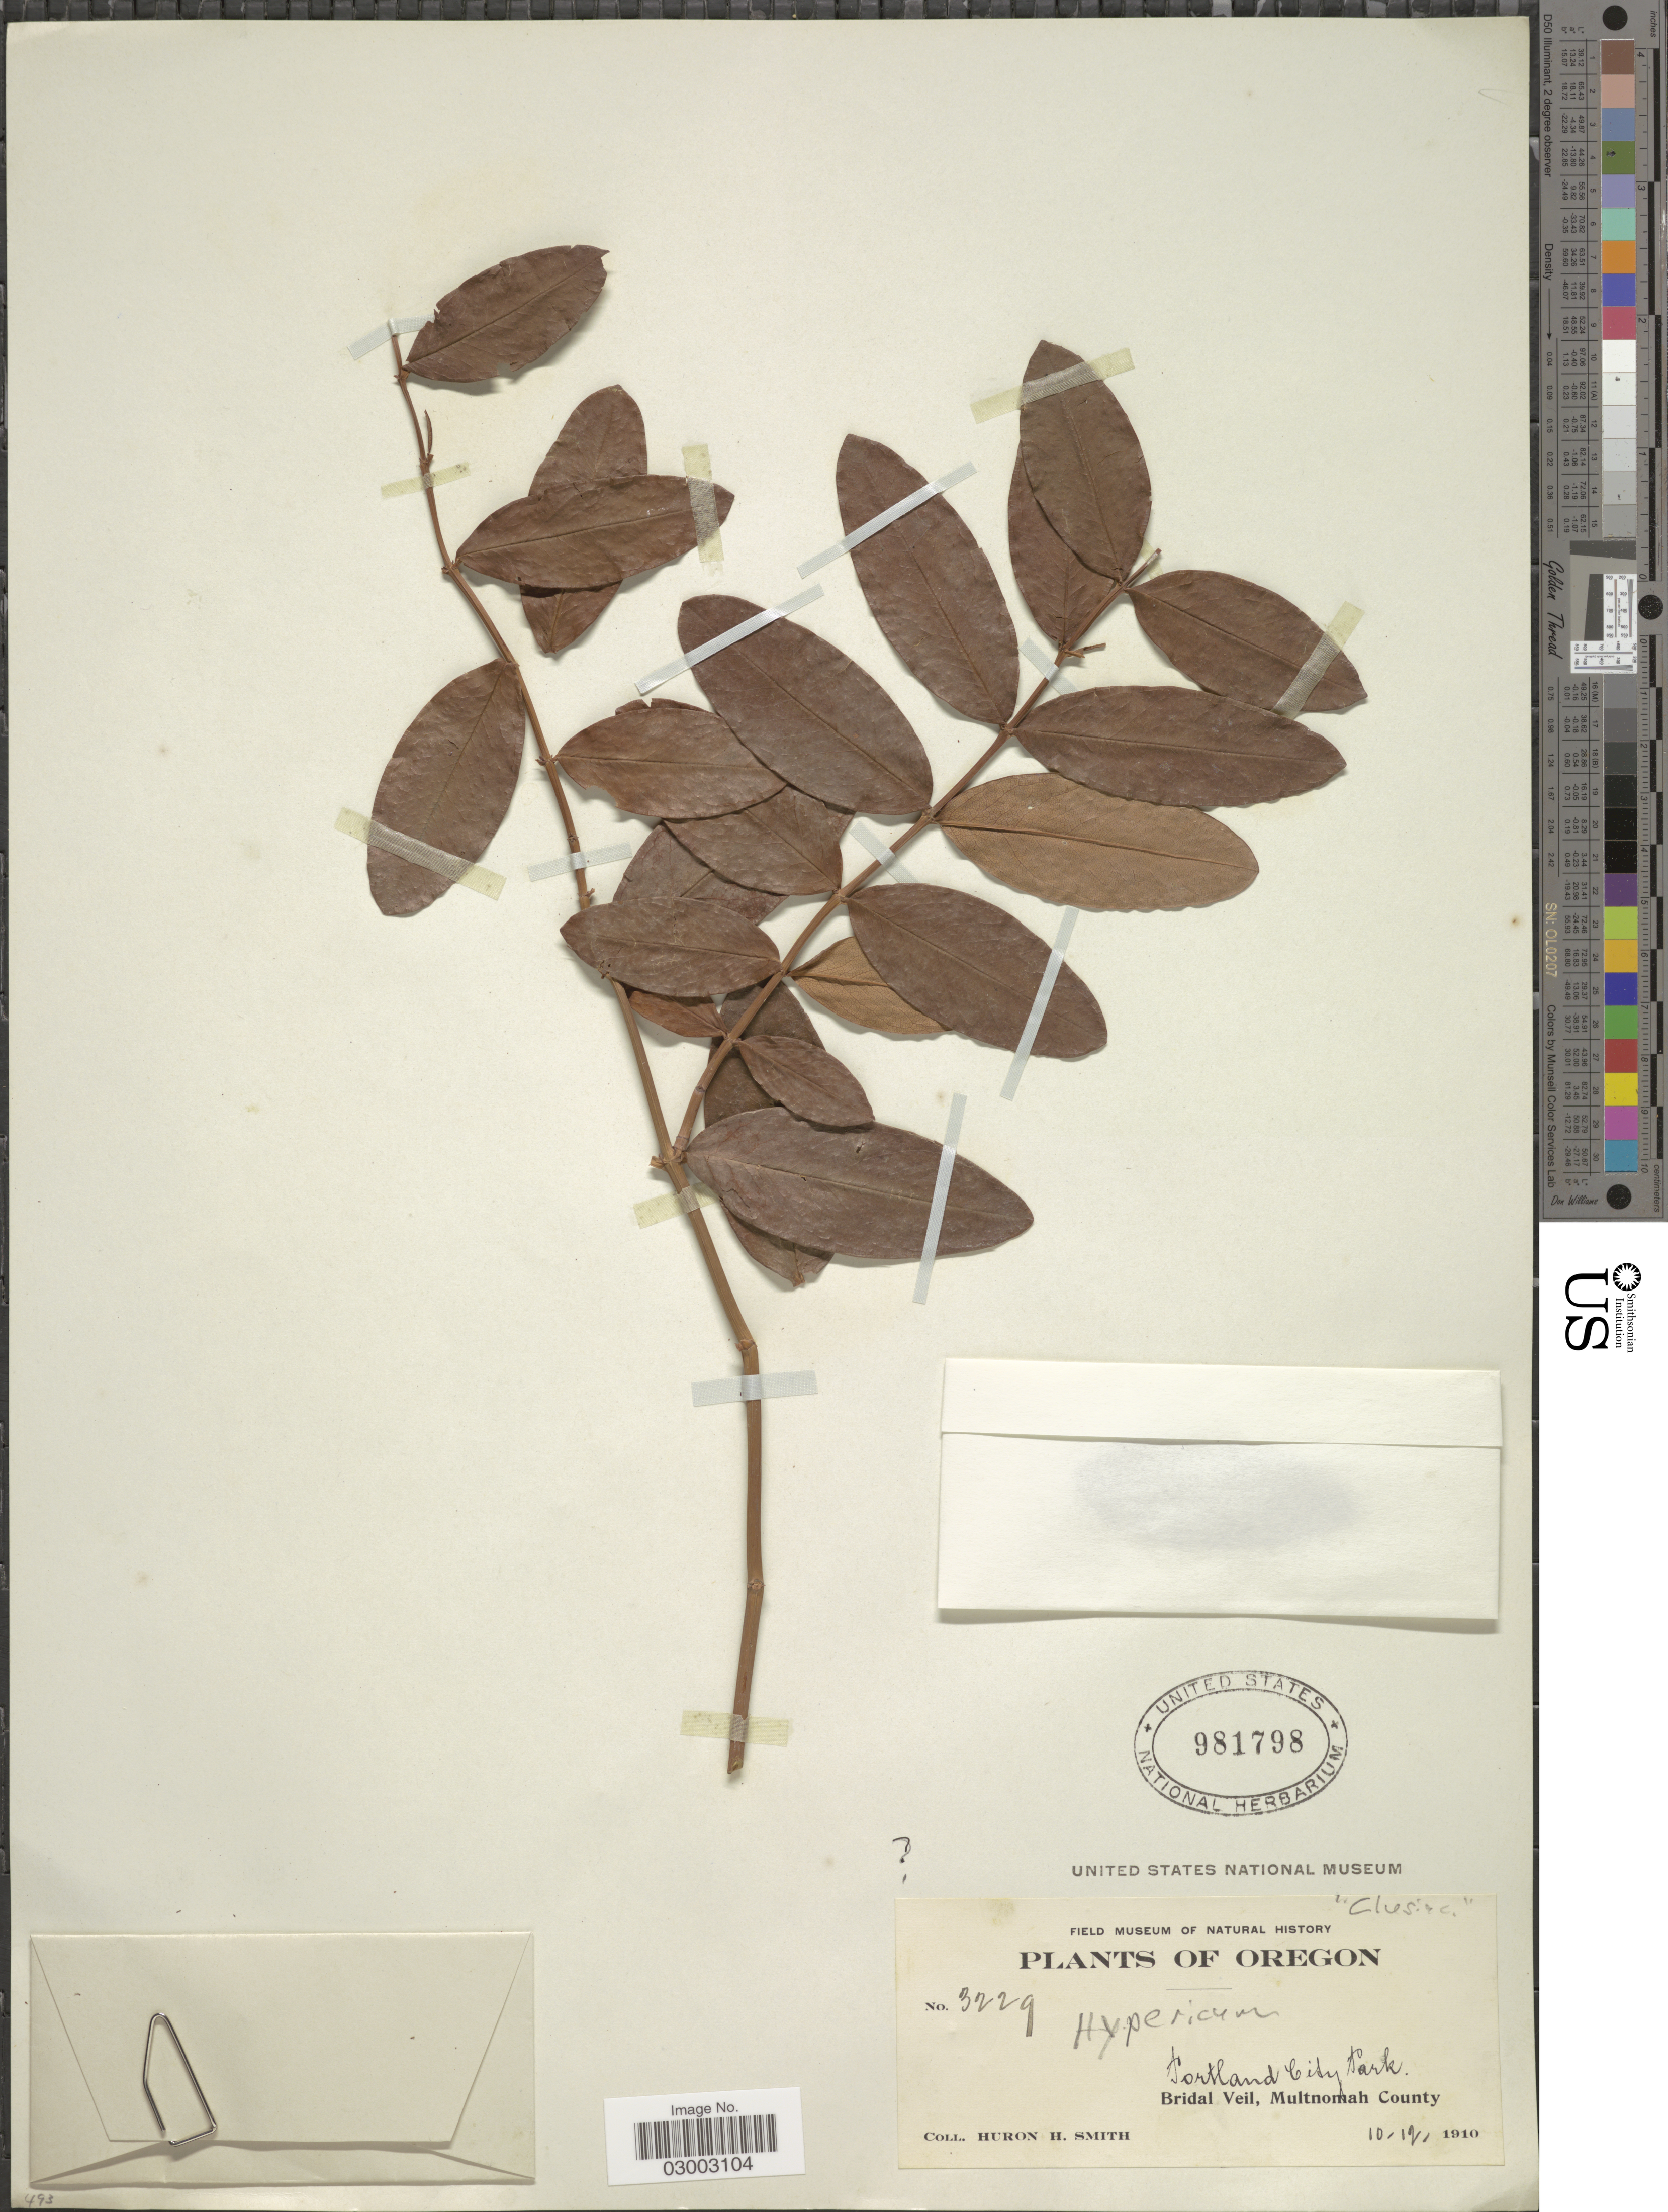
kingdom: Plantae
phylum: Tracheophyta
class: Magnoliopsida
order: Malpighiales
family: Hypericaceae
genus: Hypericum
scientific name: Hypericum sp.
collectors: Huron H. Smith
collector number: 3229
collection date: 1910-10-12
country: United States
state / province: Oregon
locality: Portland City Park, Bridal Veil, Multnomah County.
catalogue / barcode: US 981798